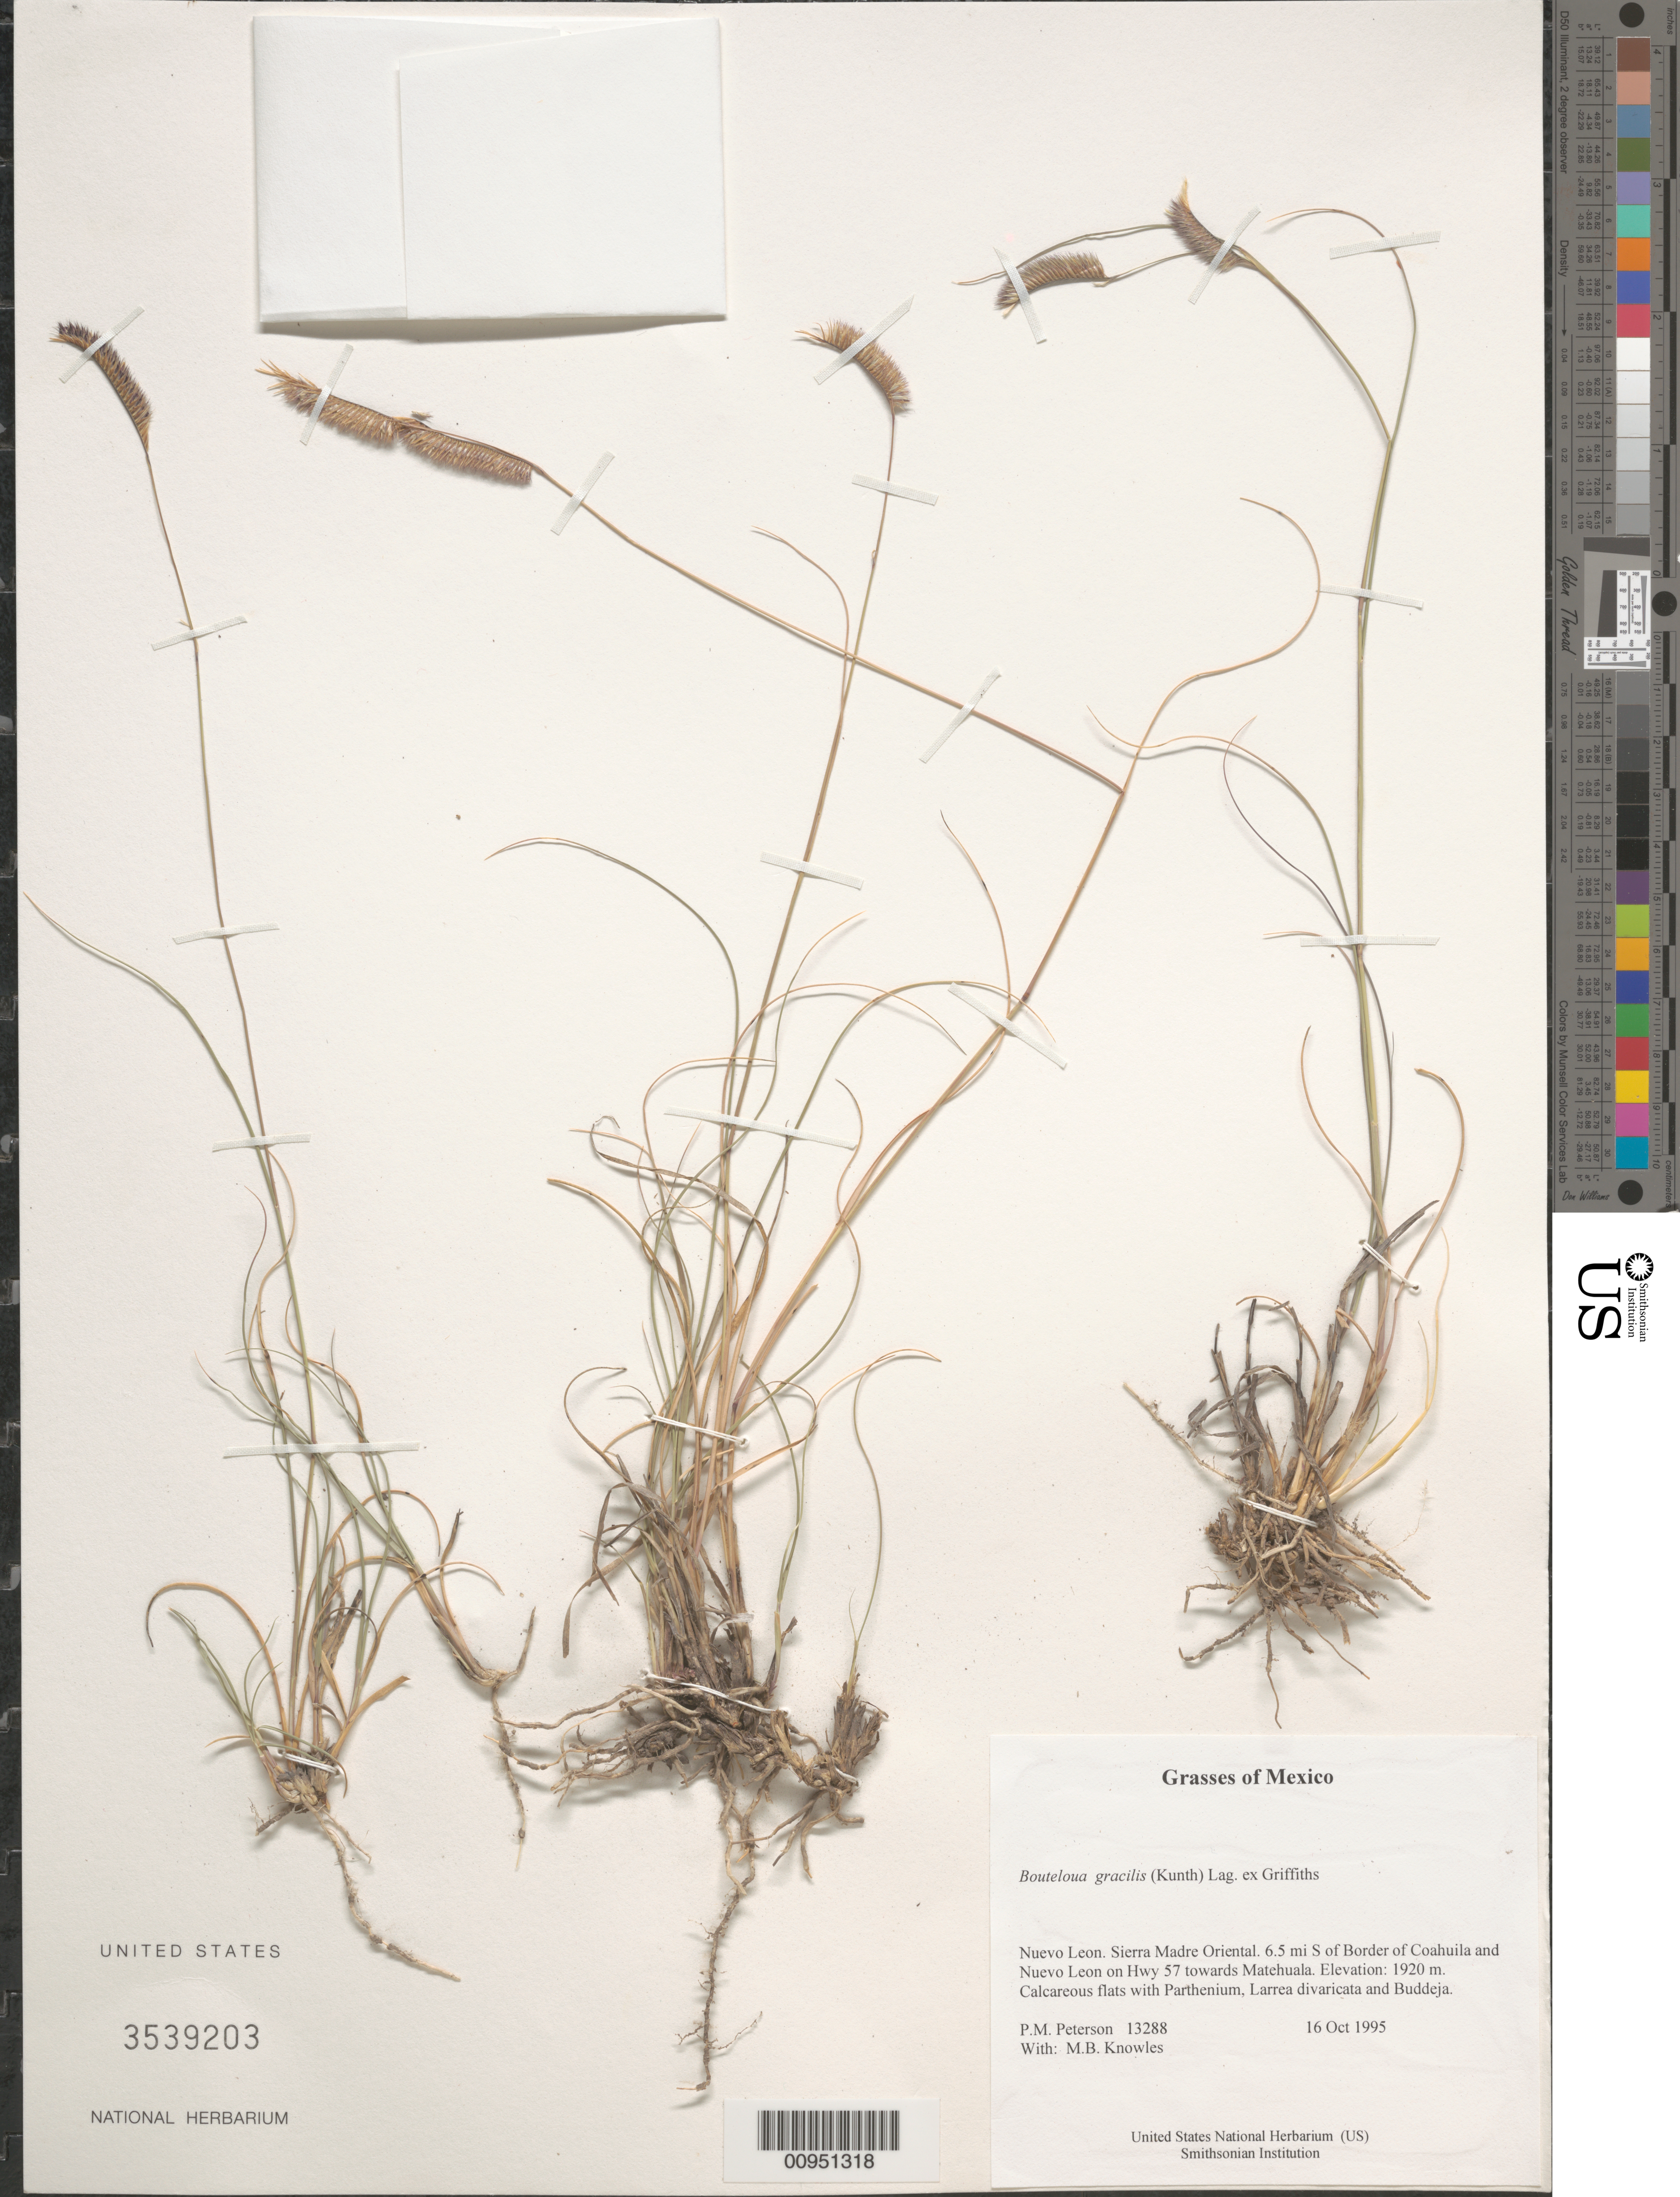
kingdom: Plantae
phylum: Tracheophyta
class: Liliopsida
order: Poales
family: Poaceae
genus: Bouteloua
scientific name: Bouteloua gracilis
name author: (Kunth) Lag. ex Griffiths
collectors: P. M. Peterson & M. B. Knowles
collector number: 13288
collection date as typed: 16 Oct 1995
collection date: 1995-10-16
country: Mexico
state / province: Nuevo León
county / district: Sierra Madre Oriental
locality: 6.5 mi S of Border of Coahuila and Nuevo Leon on Hwy 57 towards Matehuala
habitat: Calcareous flats with Parthenium, Larrea divaricata and Buddeja.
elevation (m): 1920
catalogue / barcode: US 3539203